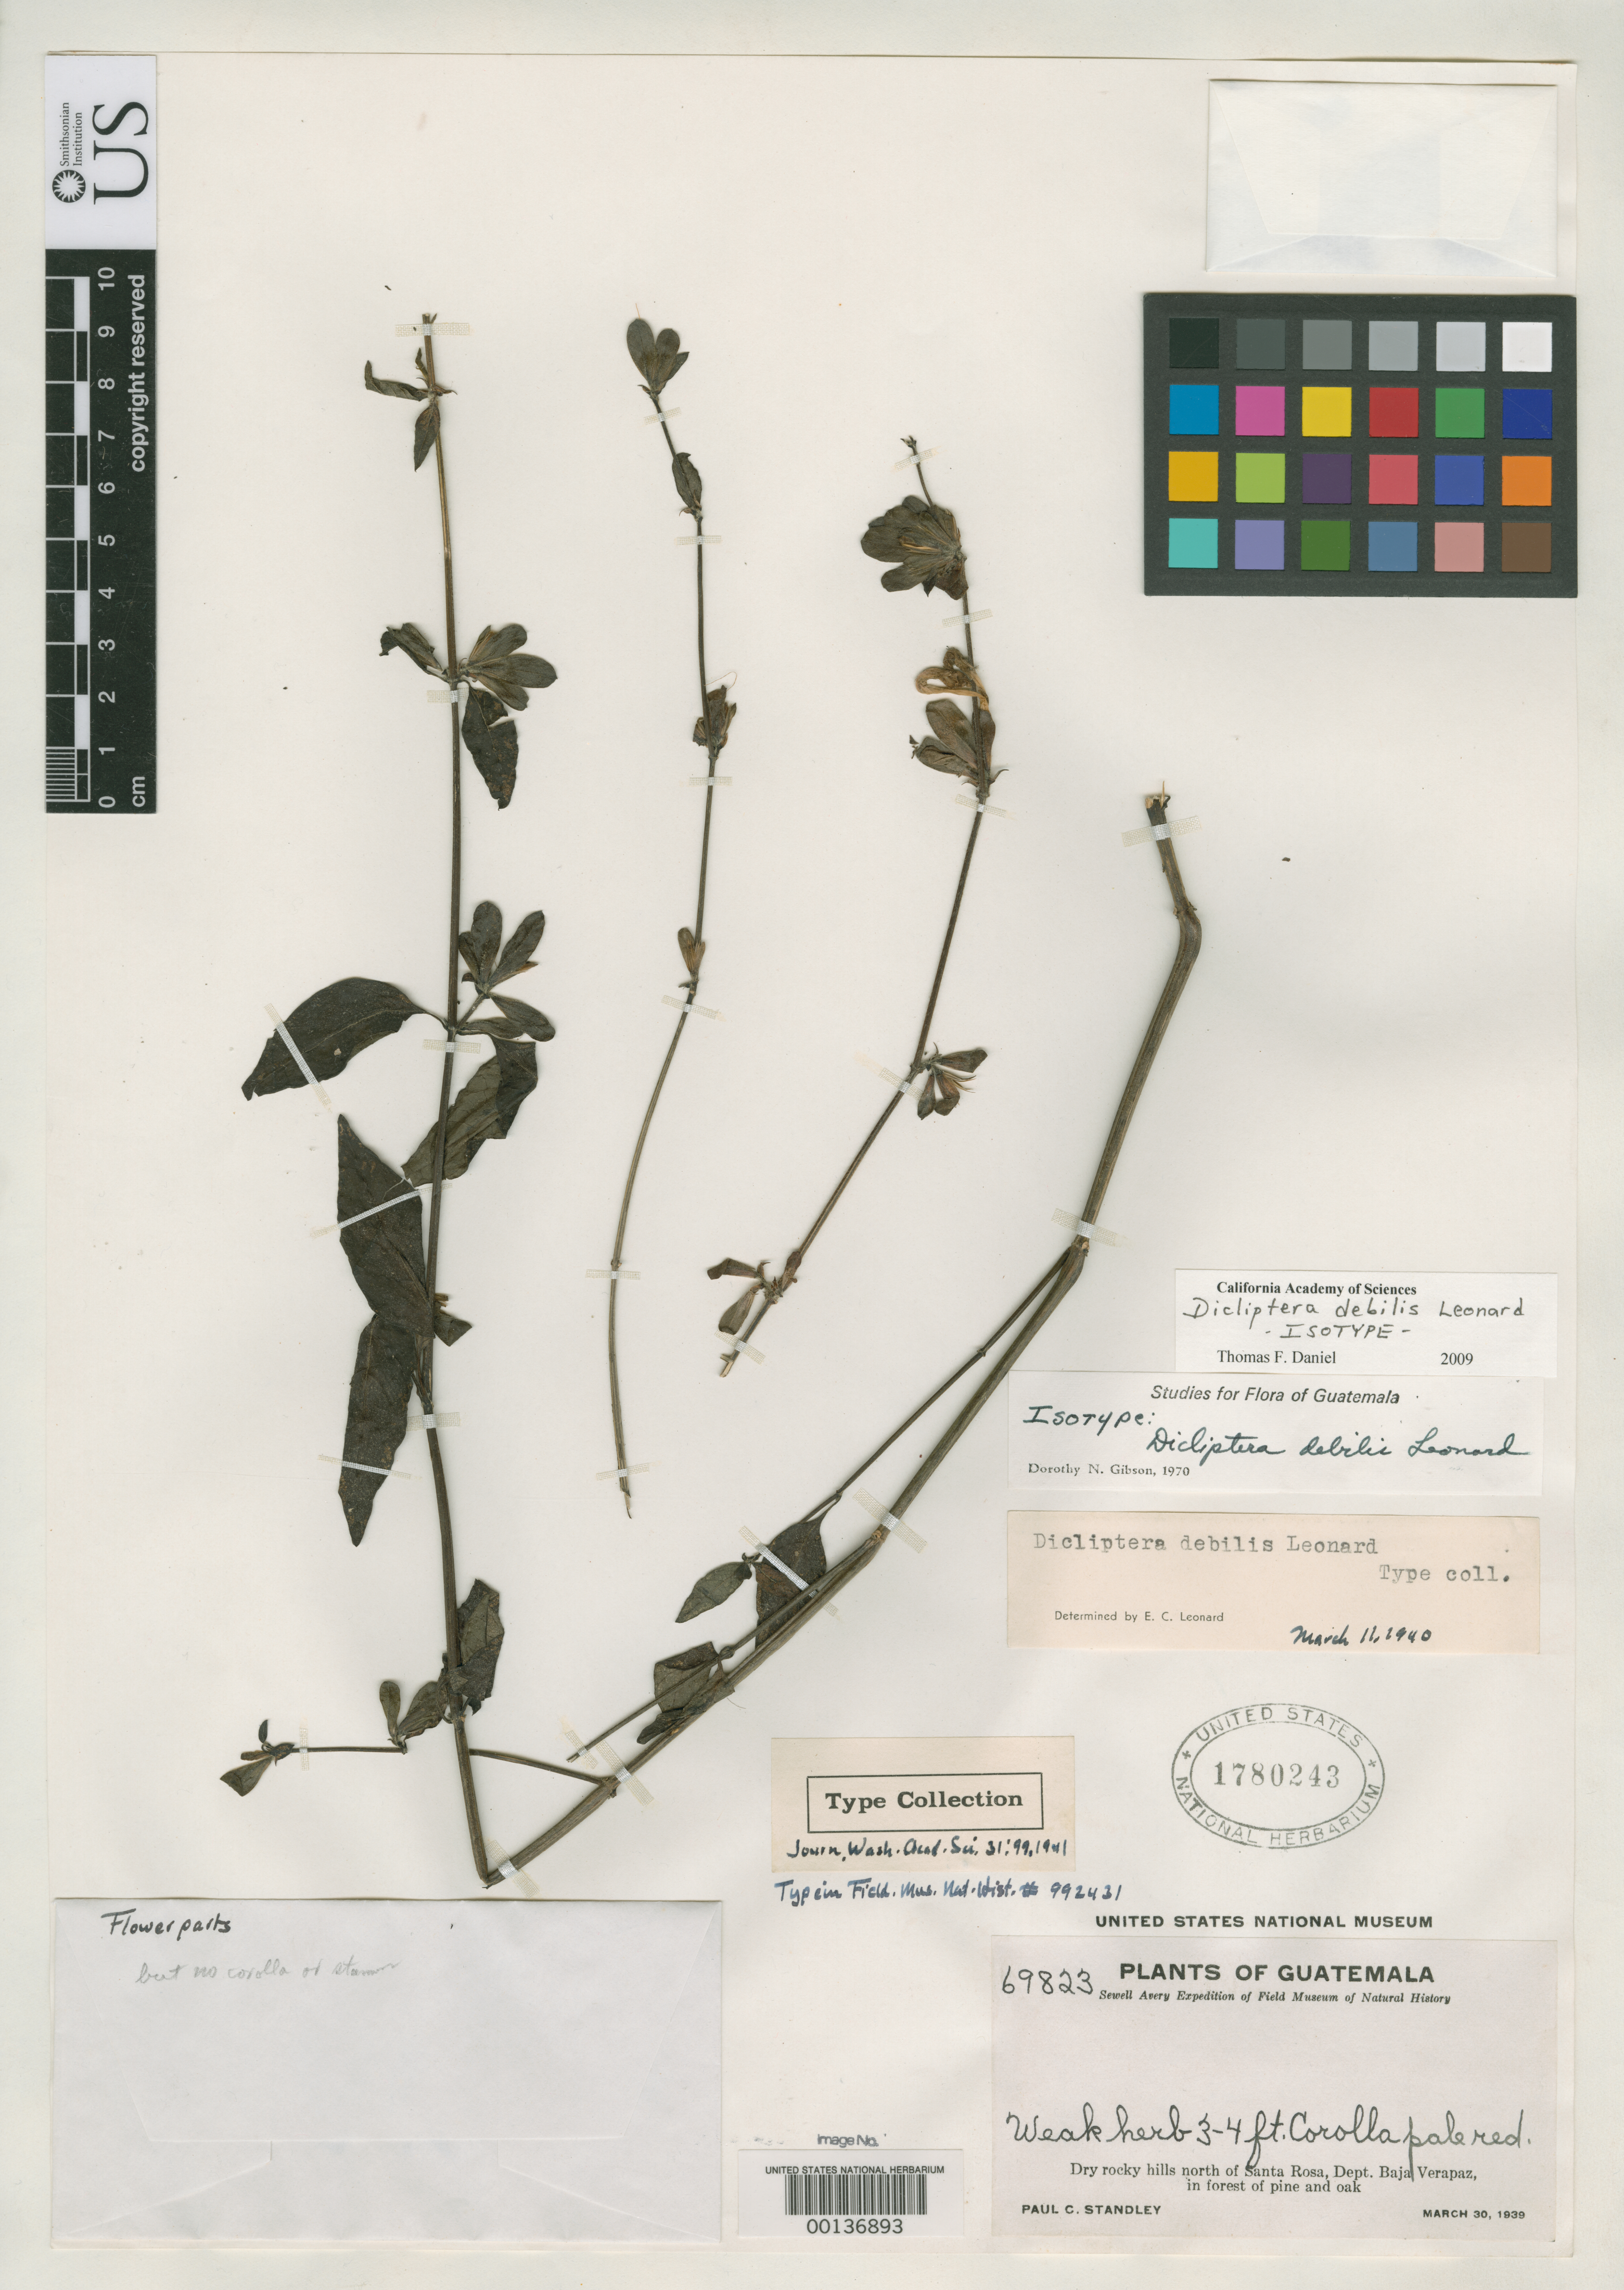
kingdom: Plantae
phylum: Tracheophyta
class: Magnoliopsida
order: Lamiales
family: Acanthaceae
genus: Dicliptera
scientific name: Dicliptera debilis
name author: Leonard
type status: Isotype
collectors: P. C. Standley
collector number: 69823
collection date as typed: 30 Mar 1941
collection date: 1941-03-30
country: Guatemala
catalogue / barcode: US 1780243